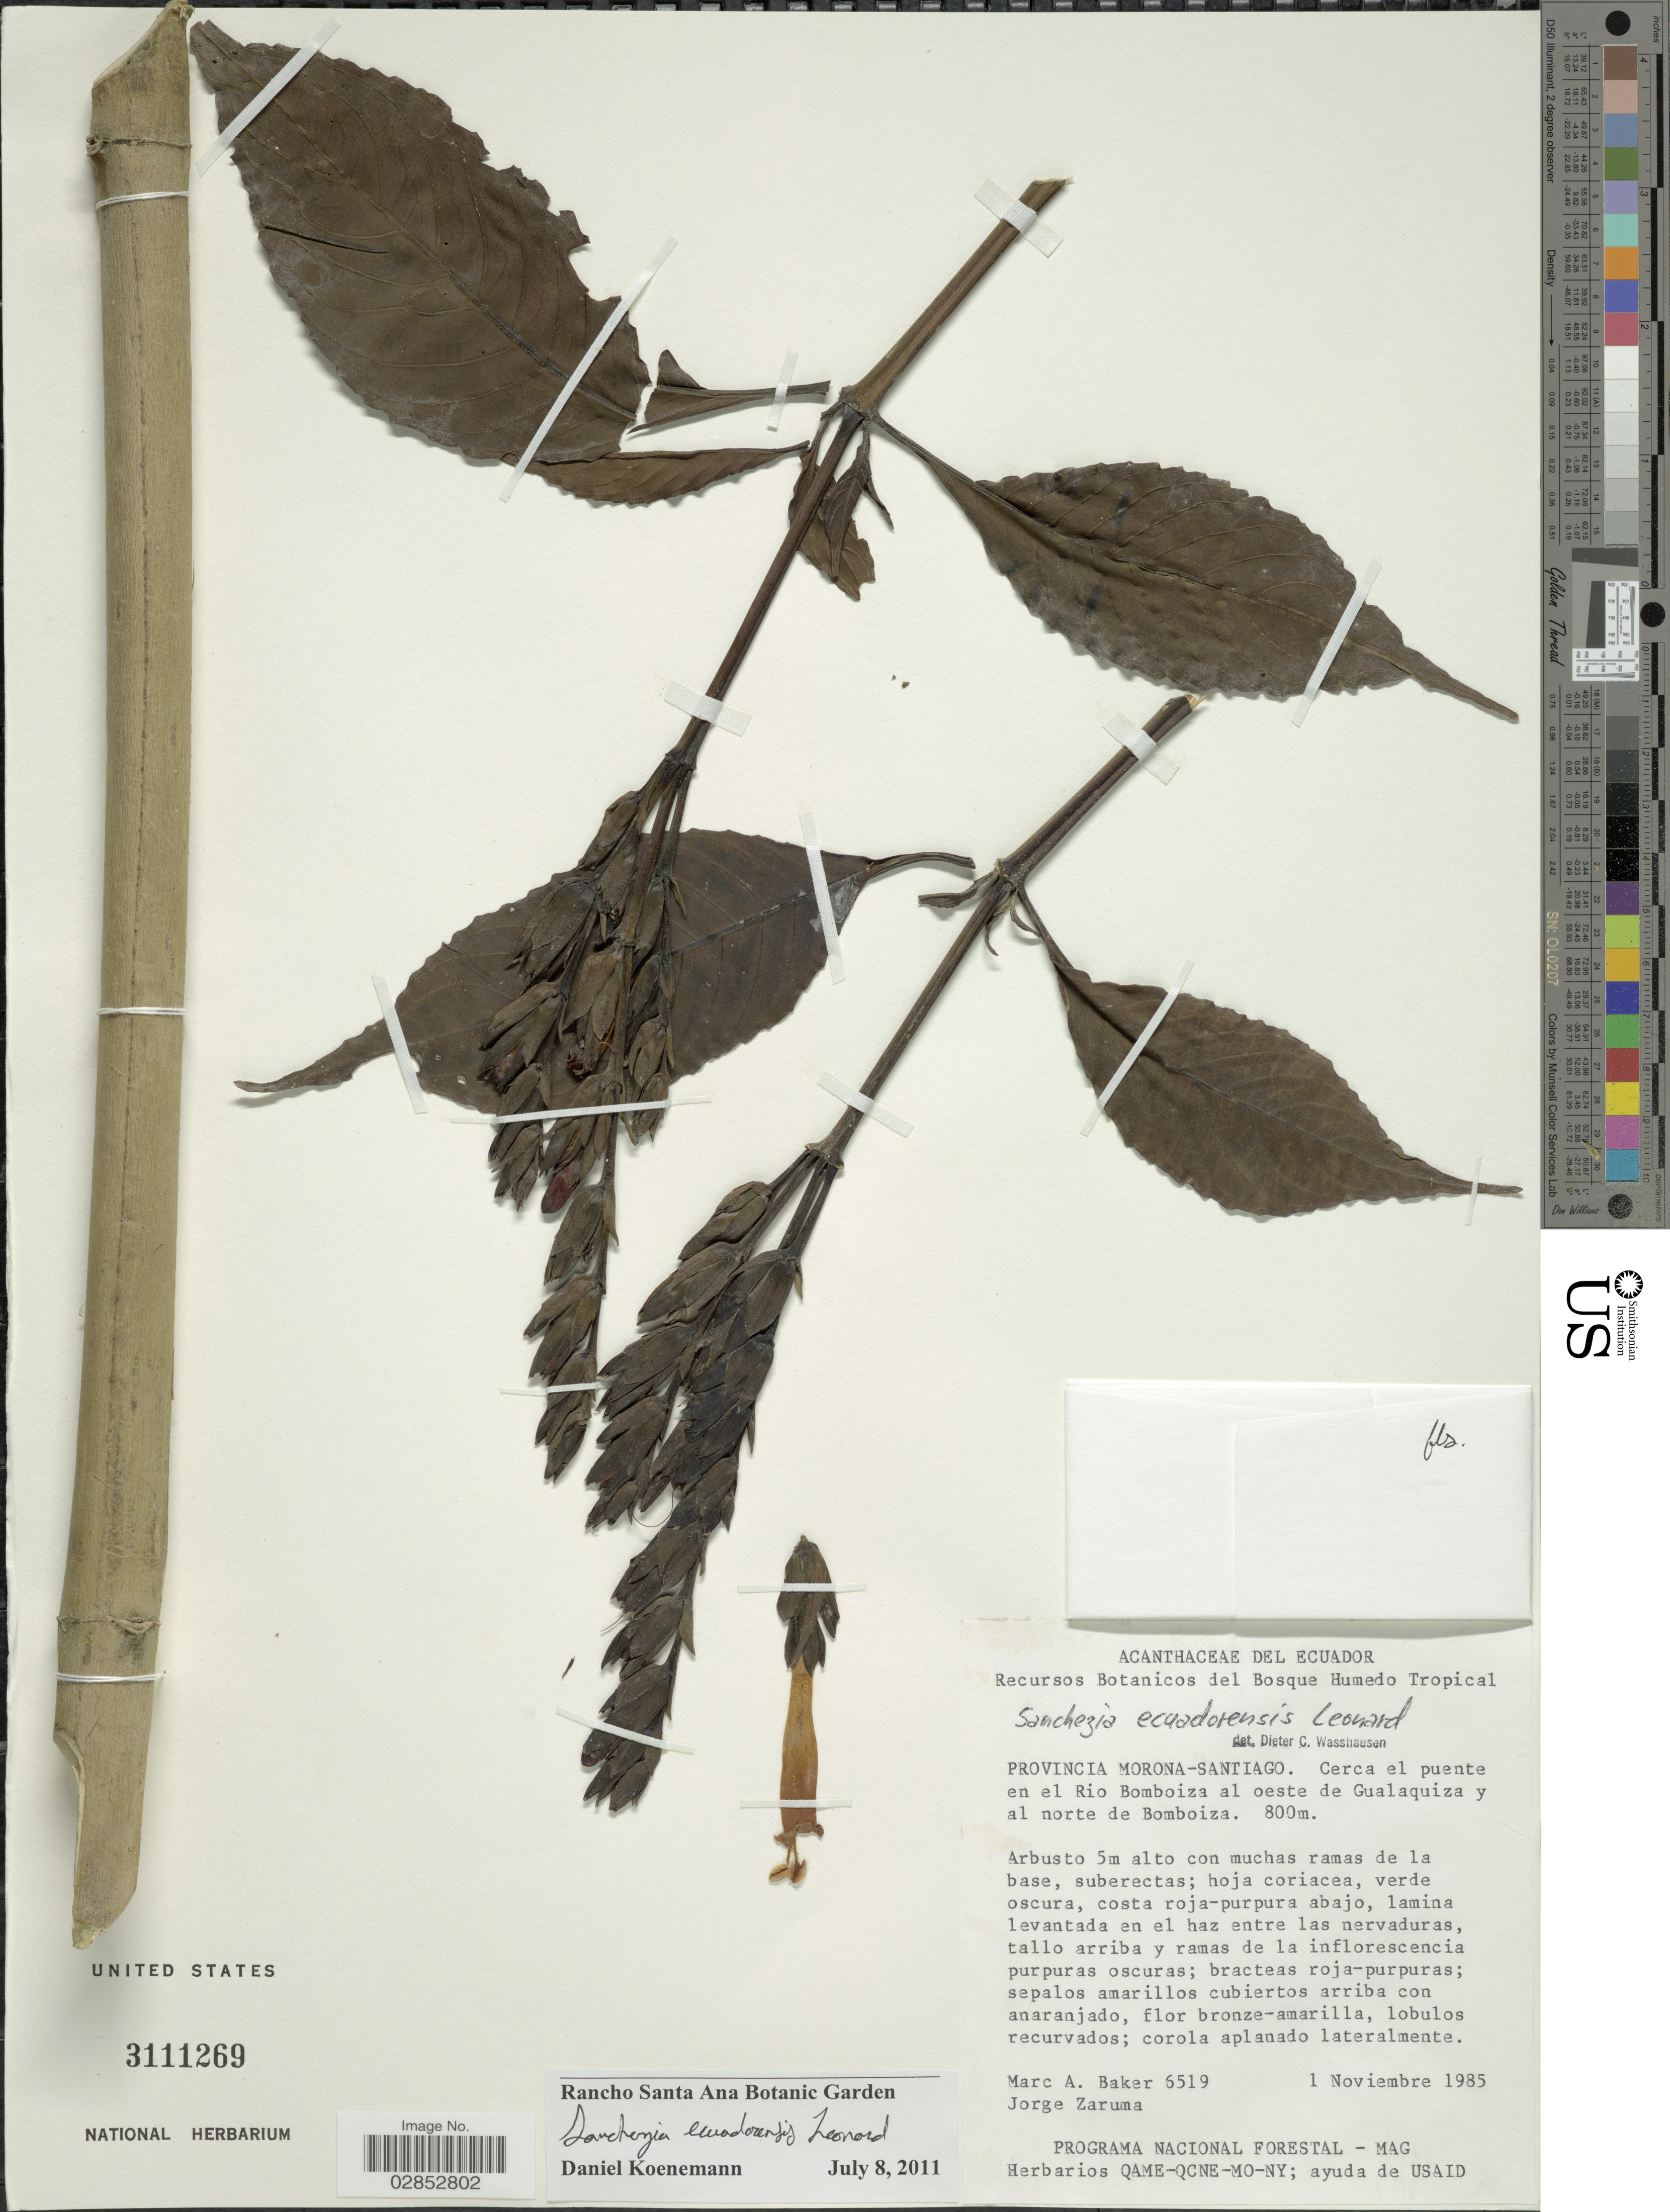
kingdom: Plantae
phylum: Tracheophyta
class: Magnoliopsida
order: Lamiales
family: Acanthaceae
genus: Sanchezia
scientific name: Sanchezia ecuadorensis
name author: Leonard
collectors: M. A. Baker & J. Zaruma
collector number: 6519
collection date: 1985-11-01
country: Ecuador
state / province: Morona-Santiago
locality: Cerca el puente en el Rio Bomboiza al oeste de Gualaquiza y al norte de Bomboiza.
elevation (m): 800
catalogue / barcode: US 3111269